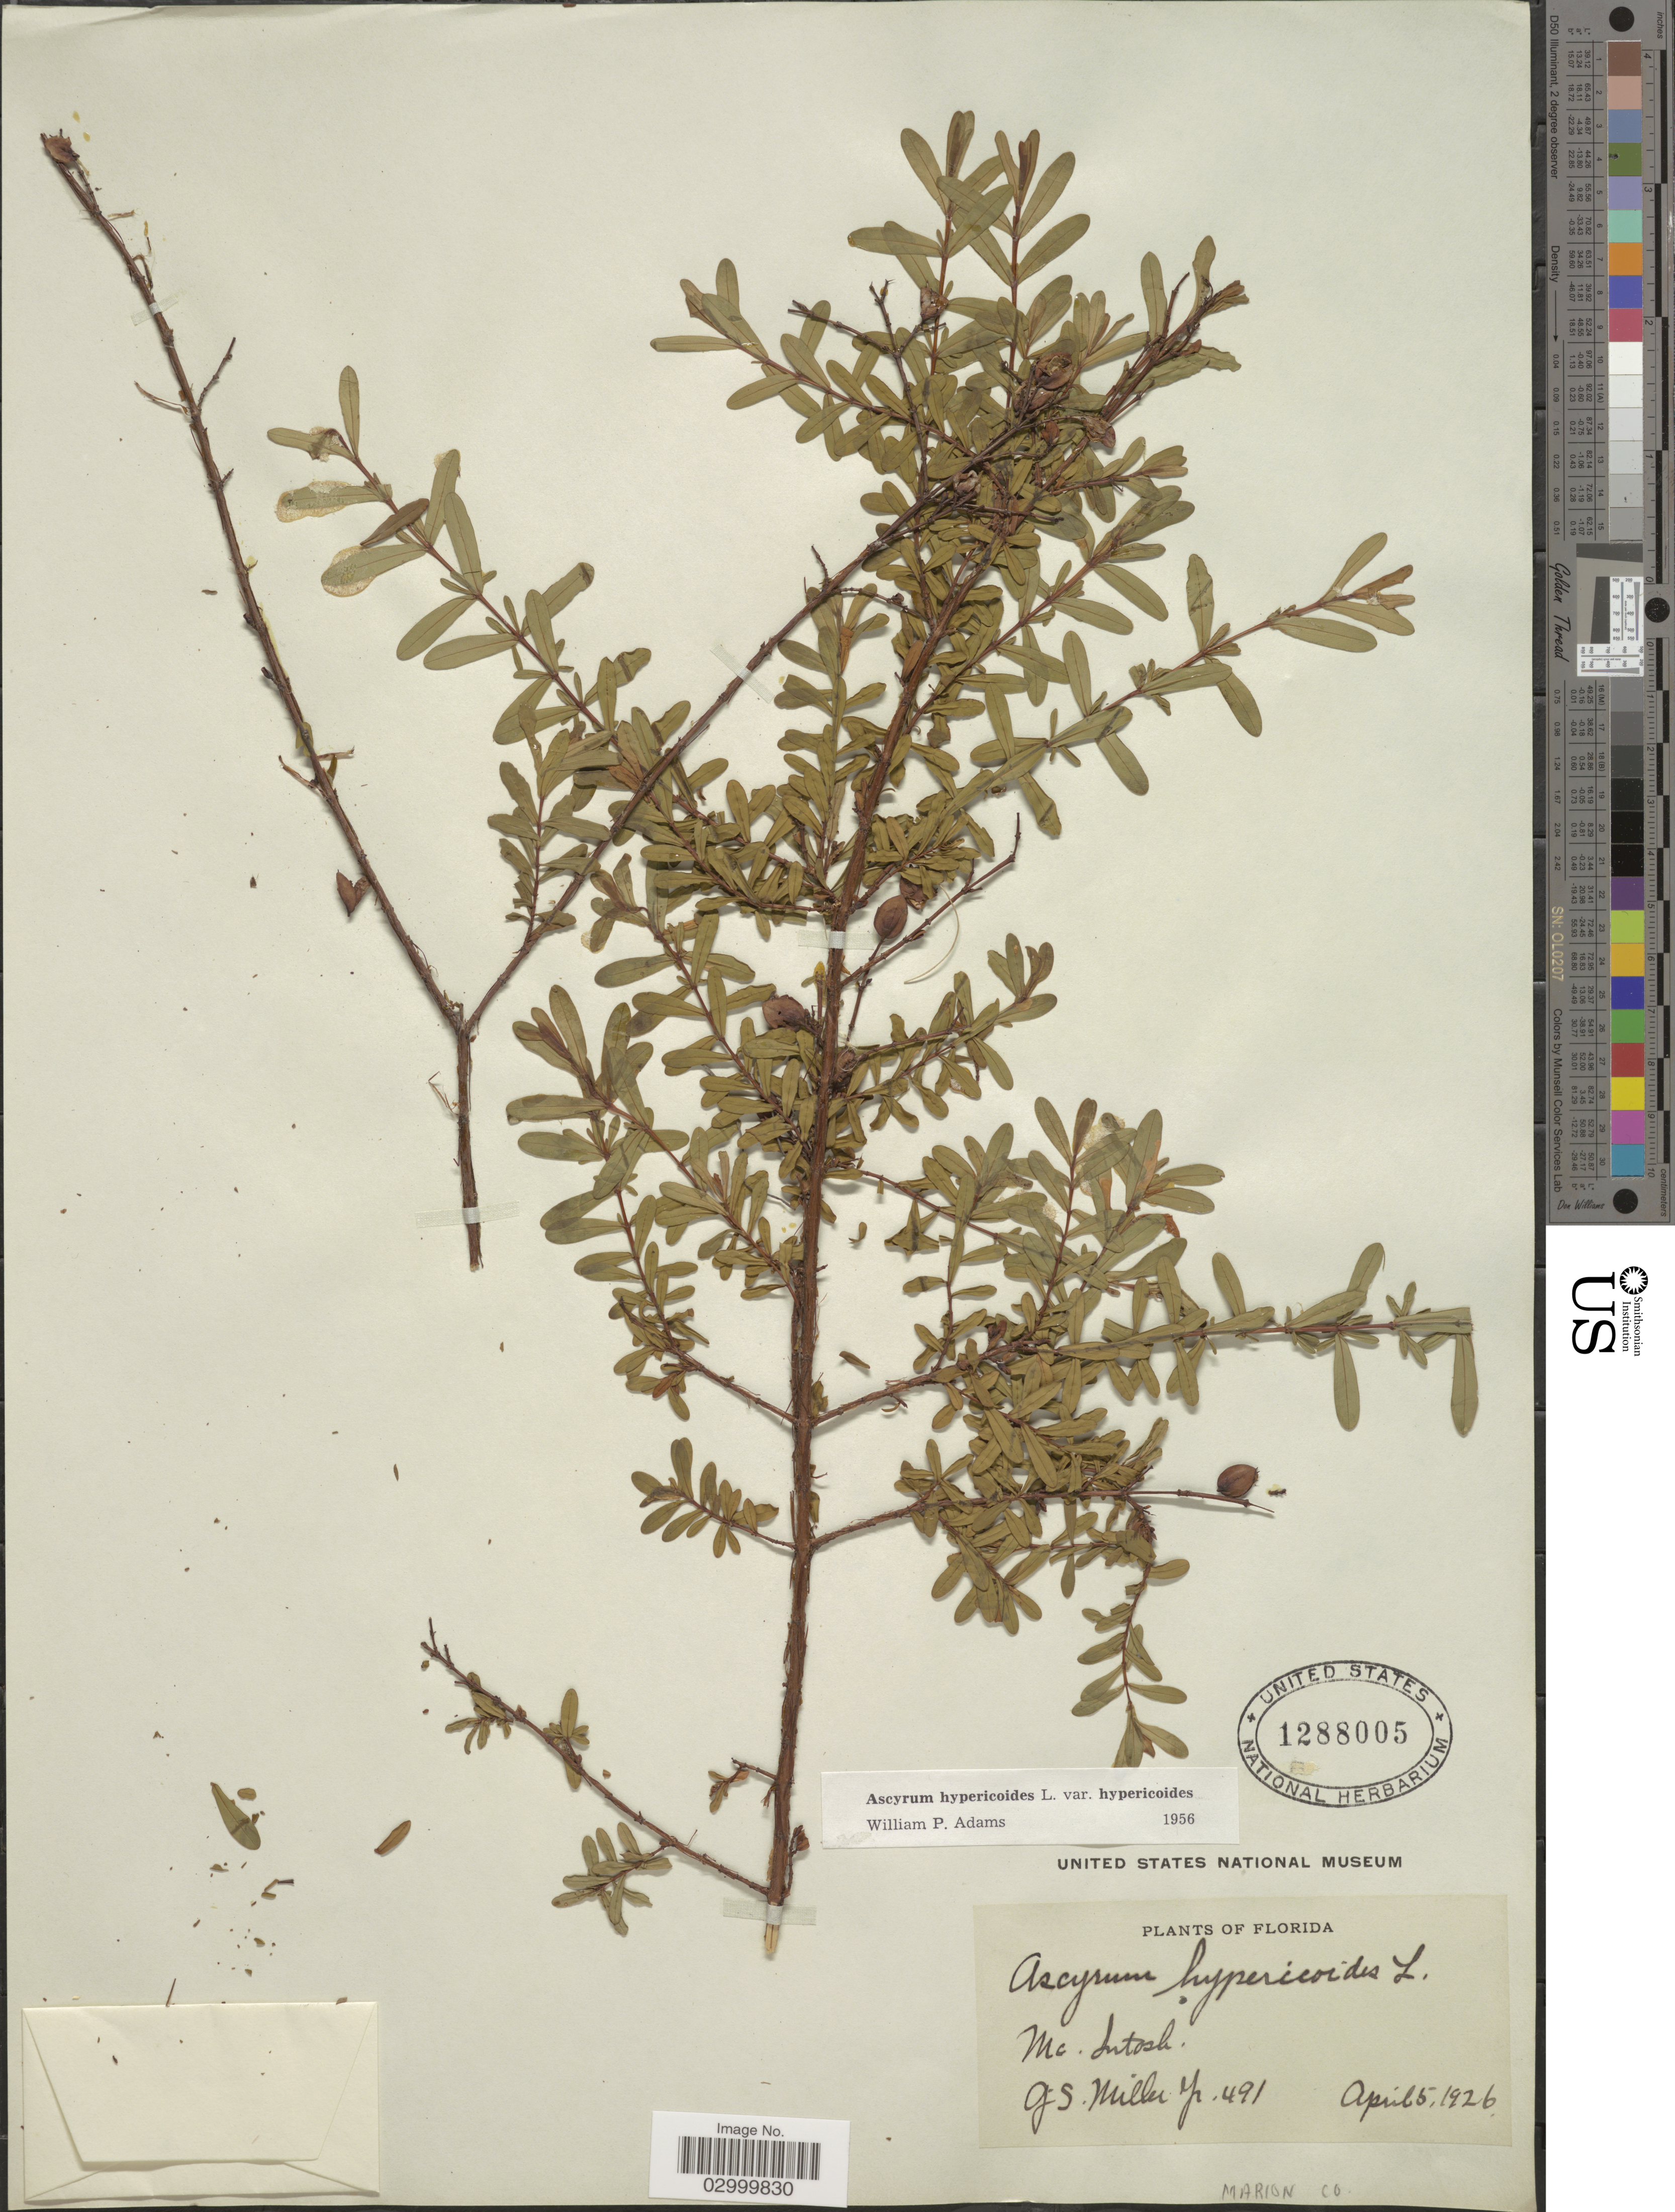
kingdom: Plantae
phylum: Tracheophyta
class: Magnoliopsida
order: Malpighiales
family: Hypericaceae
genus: Hypericum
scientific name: Hypericum hypericoides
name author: (L.) Crantz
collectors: G. S. Miller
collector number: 491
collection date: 1926-04-05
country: United States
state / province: Florida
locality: McIntosh. Marion Co.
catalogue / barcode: US 1288005